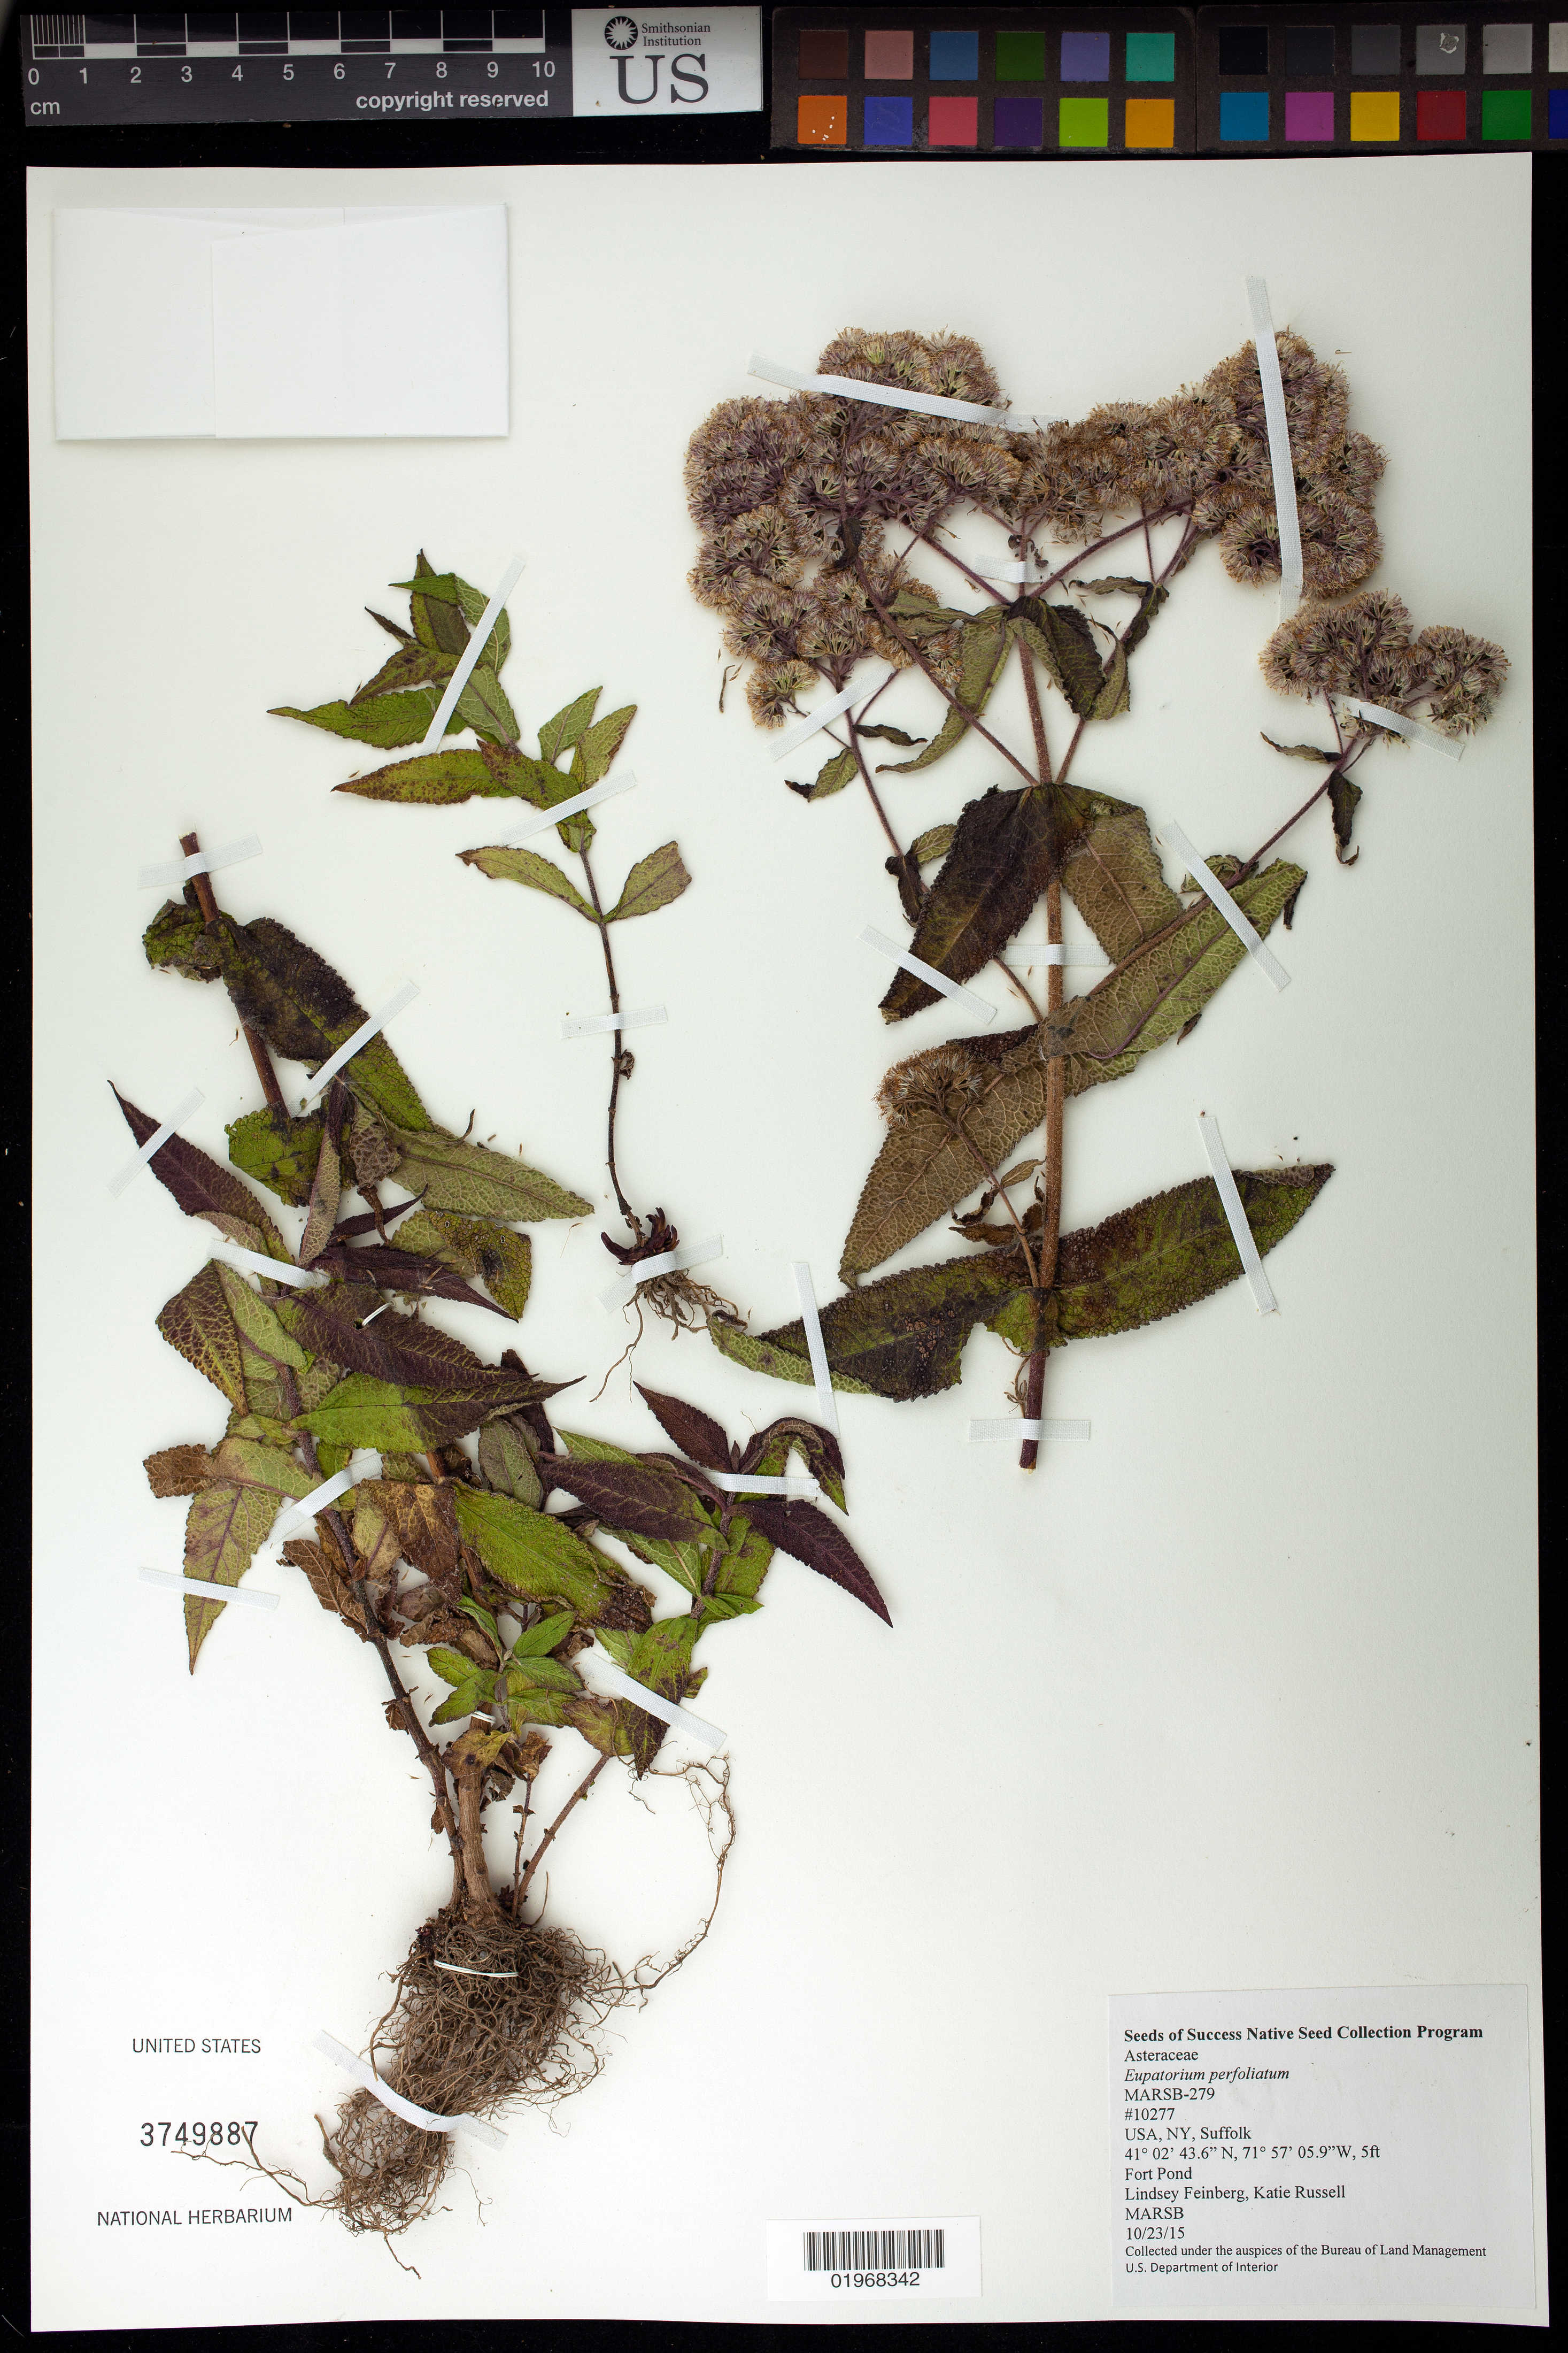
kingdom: Plantae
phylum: Tracheophyta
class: Magnoliopsida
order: Asterales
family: Asteraceae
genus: Eupatorium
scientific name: Eupatorium perfoliatum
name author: L.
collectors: L. Feinberg & K. Russell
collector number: MARSB-279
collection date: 2015-10-23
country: United States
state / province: New York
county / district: Suffolk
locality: Fort Pond, Train Depot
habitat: Atlantic & Gulf coastal plain freshwater tidal marsh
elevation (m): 2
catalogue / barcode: US 3749887